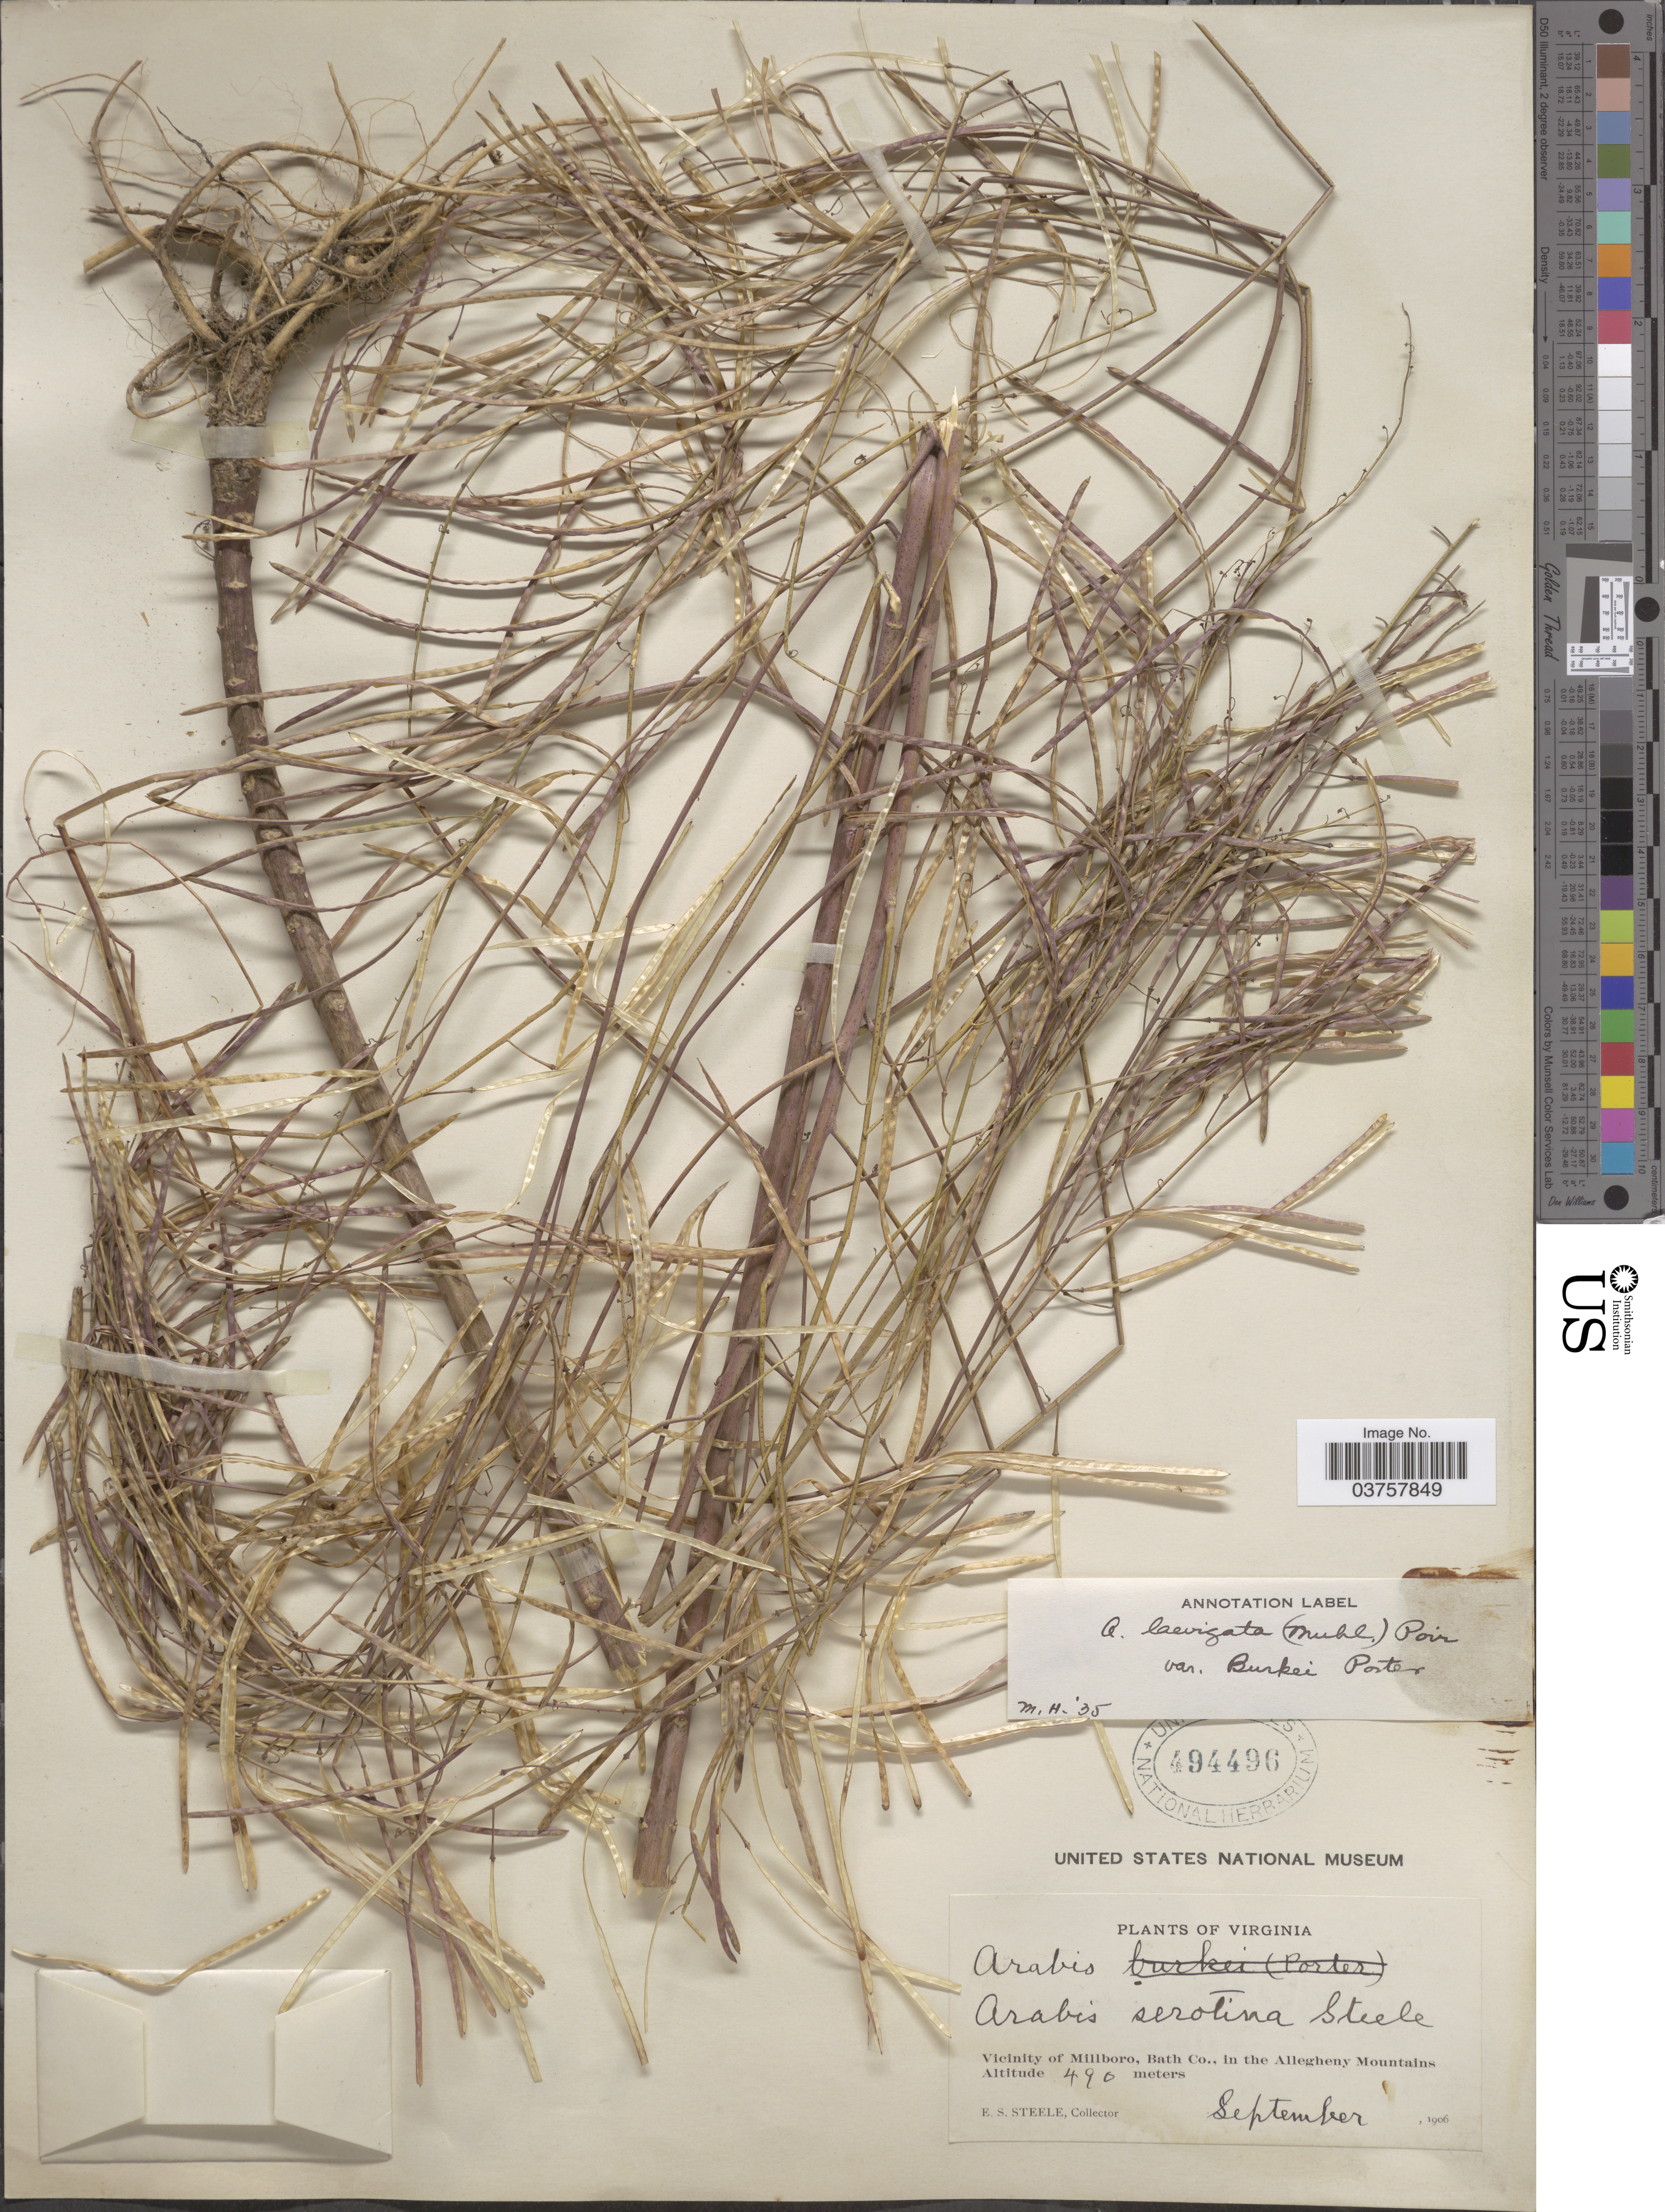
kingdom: Plantae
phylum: Tracheophyta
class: Magnoliopsida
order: Brassicales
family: Brassicaceae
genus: Arabis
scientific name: Arabis laevigata var. burkii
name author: Porter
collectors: E. Steele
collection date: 1906-09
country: United States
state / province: Virginia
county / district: Bath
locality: Vicinity of Millboro, Bath Co., in the Allegheny Mountains.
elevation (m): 490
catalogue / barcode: US 494496